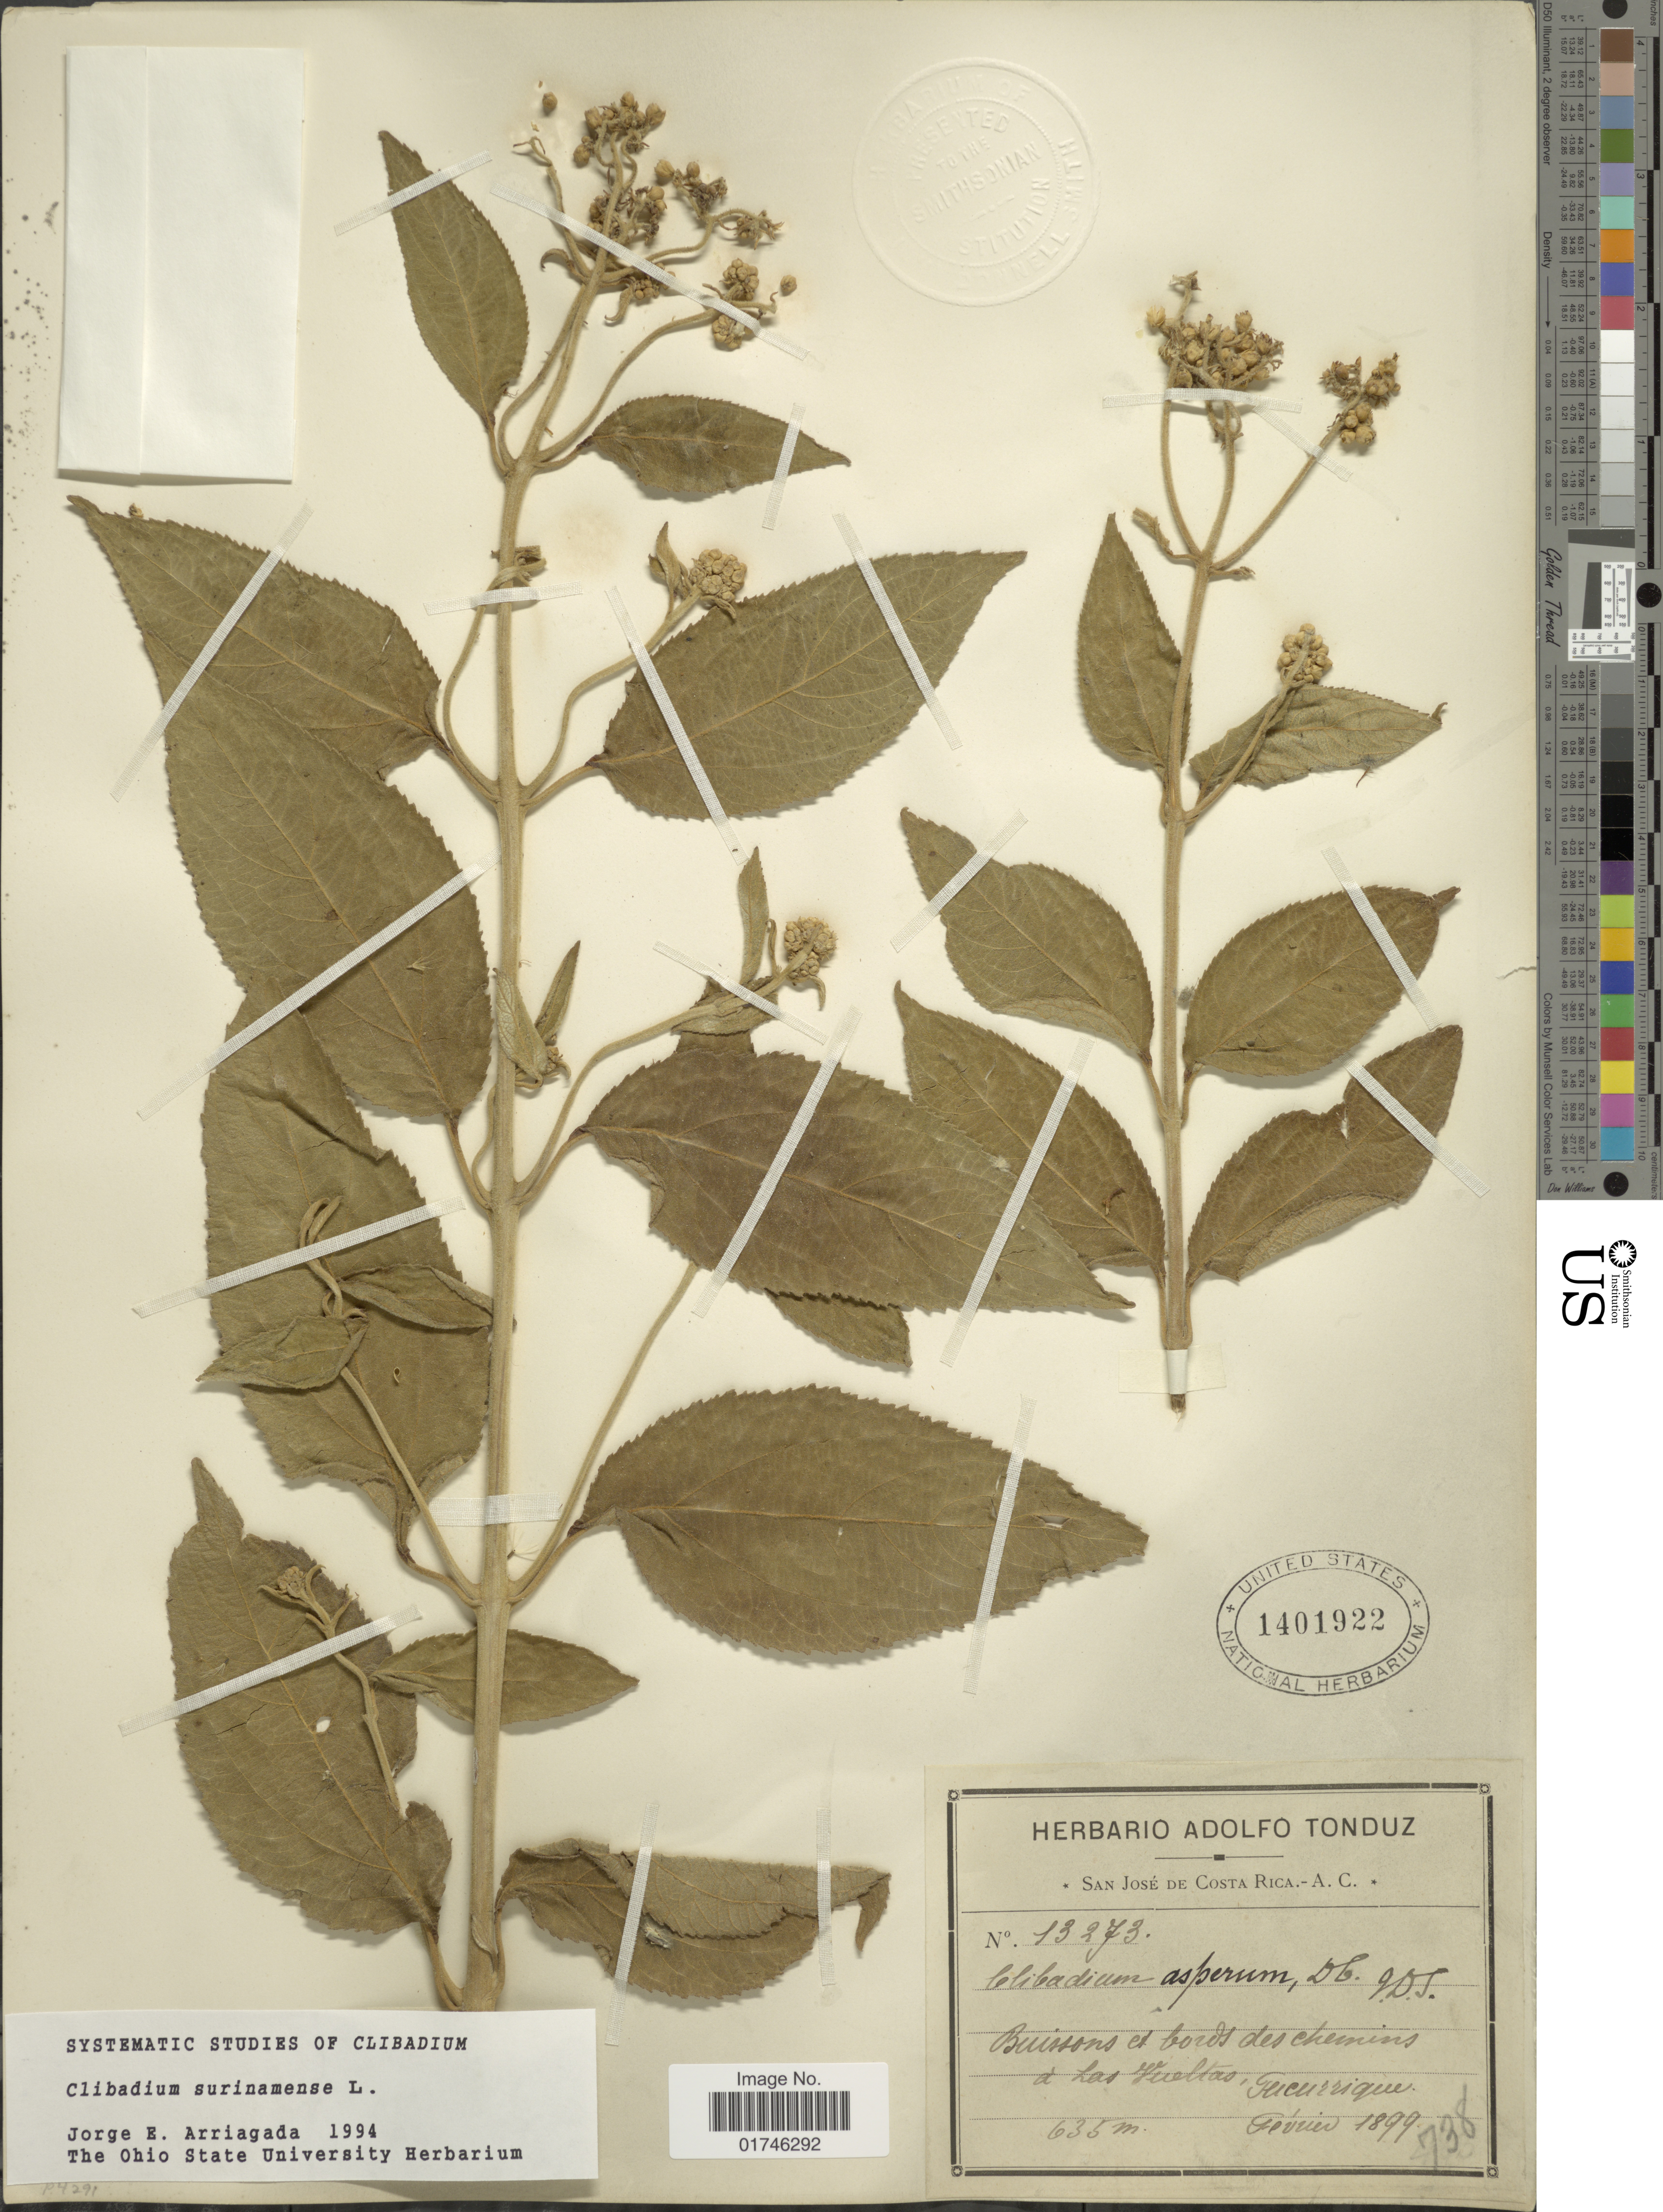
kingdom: Plantae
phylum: Tracheophyta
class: Magnoliopsida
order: Asterales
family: Asteraceae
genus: Clibadium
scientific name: Clibadium surinamense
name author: L.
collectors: ex Herb. Adolfo Tonduz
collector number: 13273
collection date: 1899-02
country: Costa Rica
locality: Buissons et bords des chemins a Las Vueltas, Tucurrique.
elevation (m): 635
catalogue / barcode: US 1401922